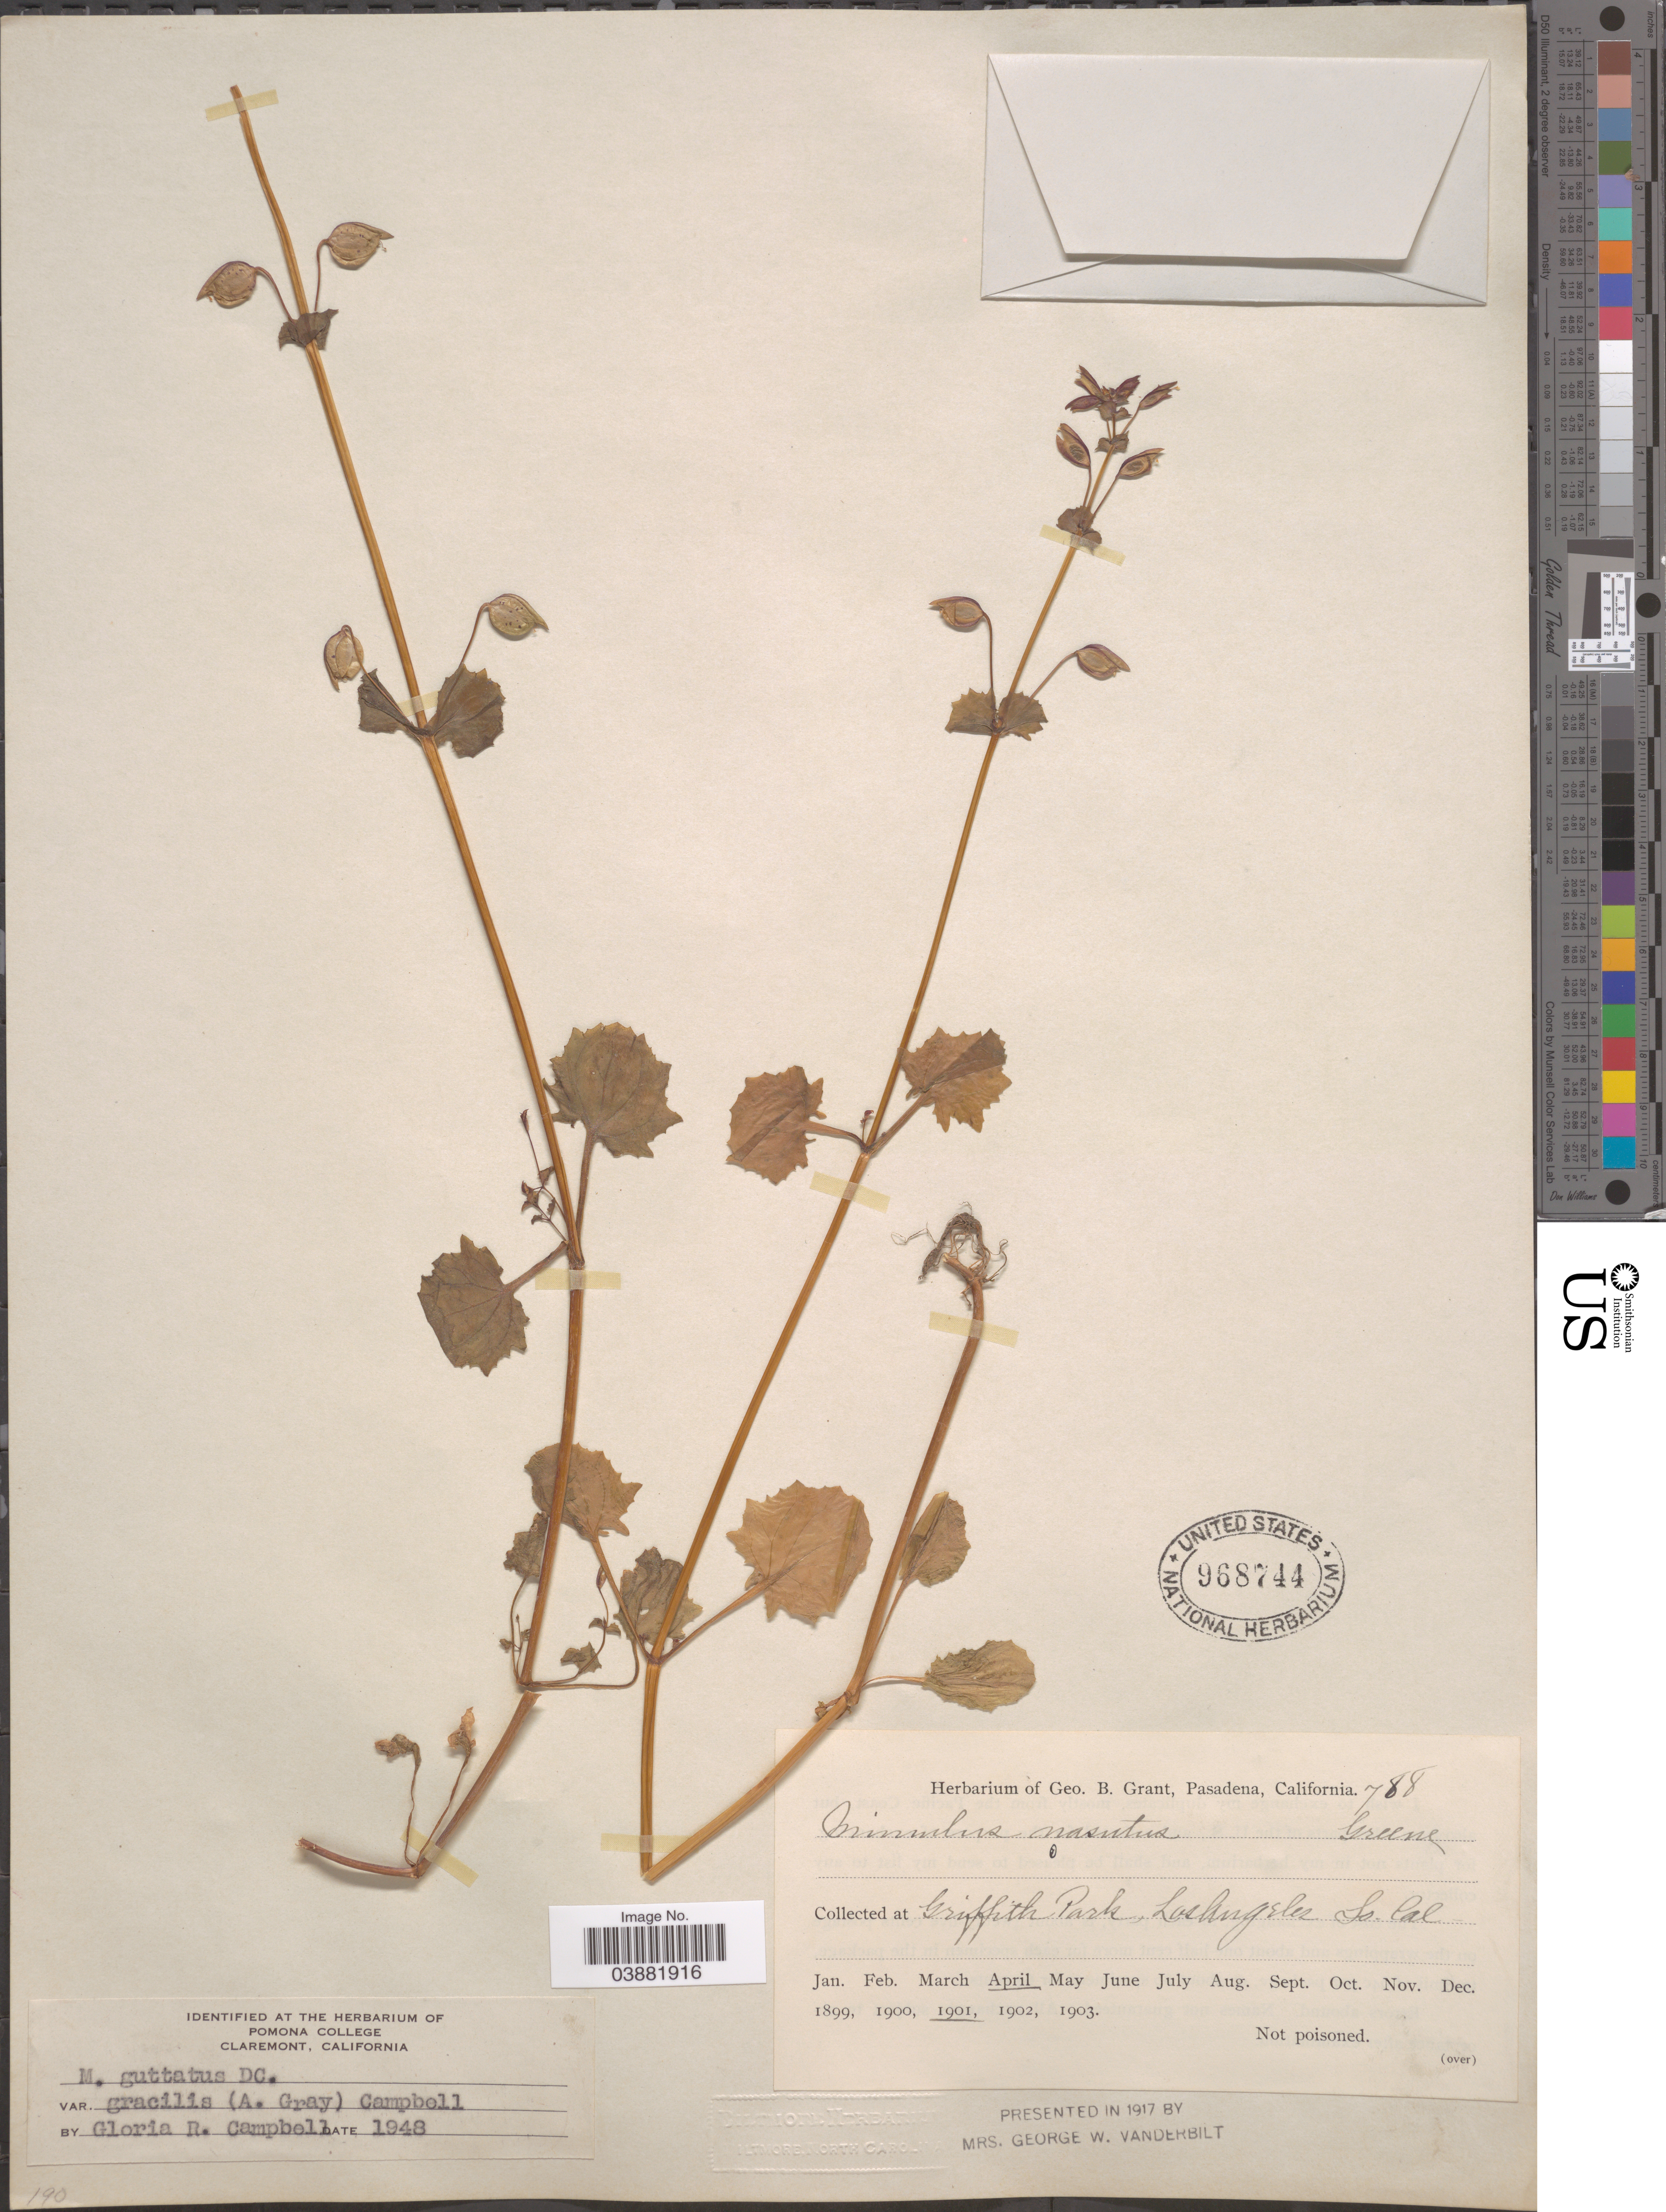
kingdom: Plantae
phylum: Tracheophyta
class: Magnoliopsida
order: Lamiales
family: Phrymaceae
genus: Mimulus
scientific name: Mimulus guttatus var. gracilis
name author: (A. Gray) G.R. Campb.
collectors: ex herb. Geo. B. Grant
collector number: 788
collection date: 1901-04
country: United States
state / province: California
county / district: Los Angeles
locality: Griffith Park, Los Angeles Co.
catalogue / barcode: US 968744